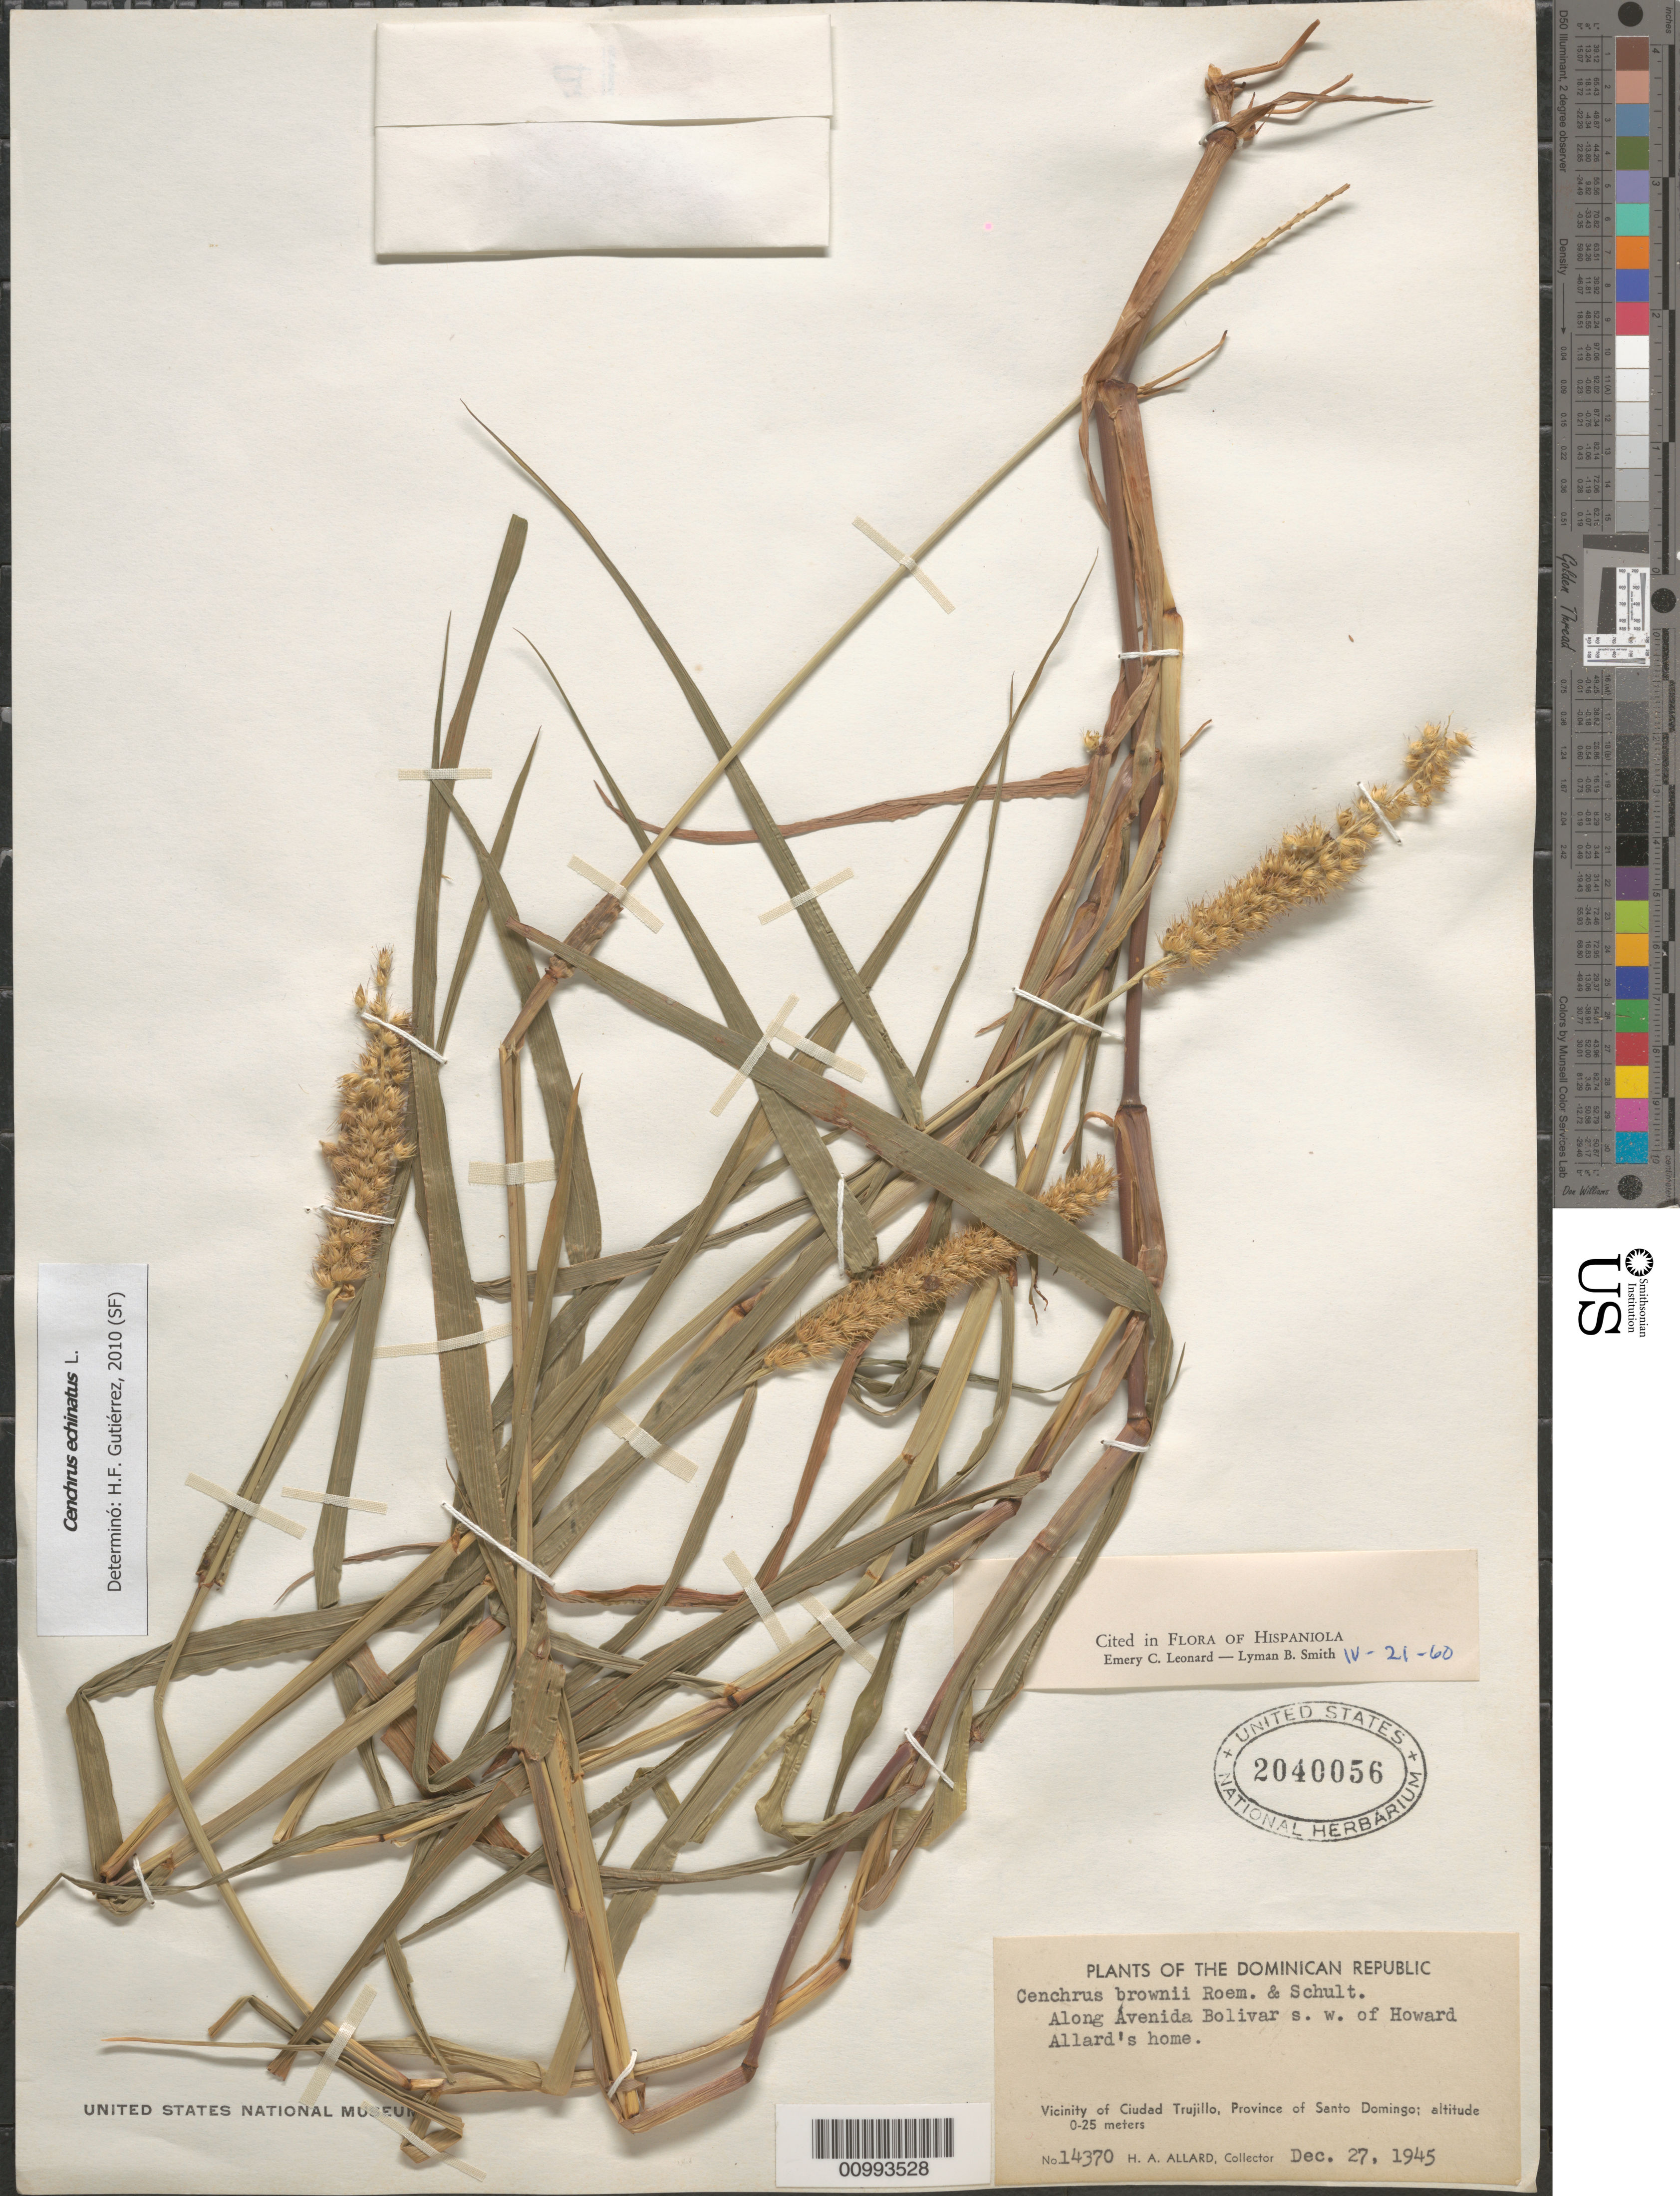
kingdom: Plantae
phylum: Tracheophyta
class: Liliopsida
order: Poales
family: Poaceae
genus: Cenchrus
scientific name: Cenchrus echinatus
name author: L.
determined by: Gutiérrez, H. F.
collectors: H. A. Allard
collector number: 14370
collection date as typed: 27 Dec 1945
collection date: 1945-12-27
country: Dominican Republic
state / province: Distrito Nacional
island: Hispaniola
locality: Vicinity of Santo Domingo, Avenida Bolivar, SW of Howard Allard's home.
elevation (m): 0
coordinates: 0 N, 0 E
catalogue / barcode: US 2040056